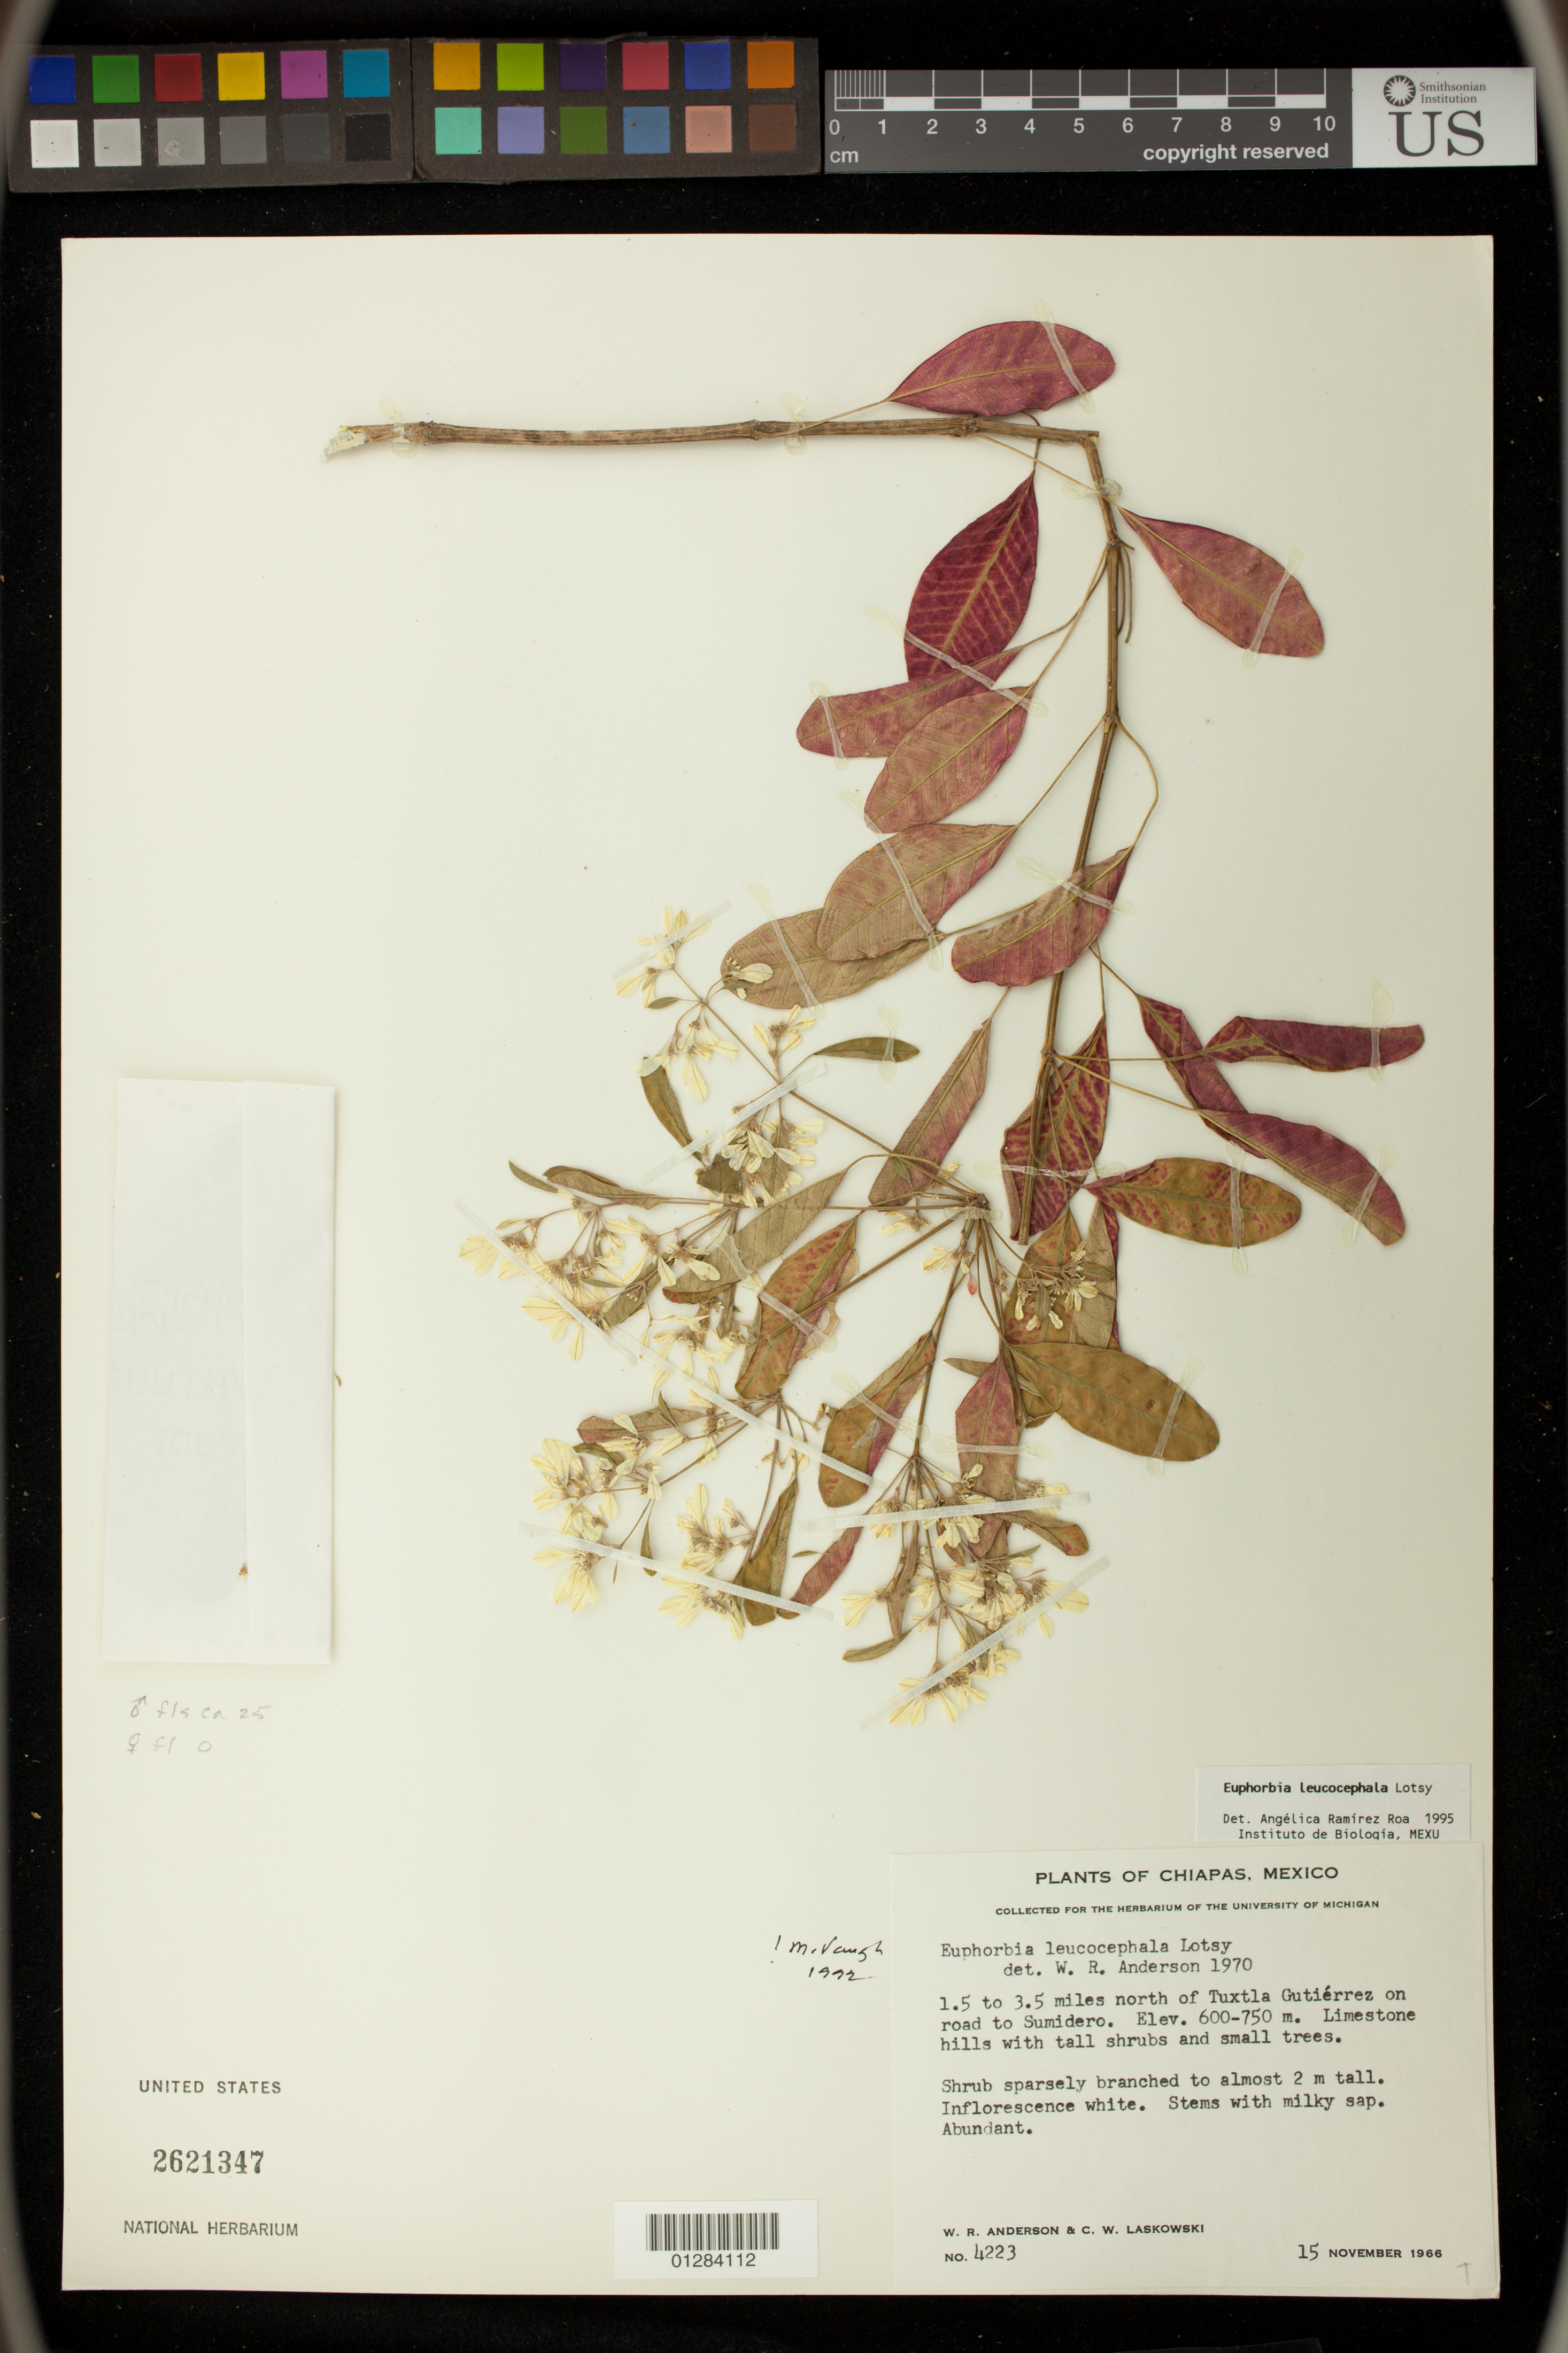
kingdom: Plantae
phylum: Tracheophyta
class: Magnoliopsida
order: Malpighiales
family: Euphorbiaceae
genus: Euphorbia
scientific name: Euphorbia leucocephala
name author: Lotsy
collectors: W. R. Anderson & C. Laskowski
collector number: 4223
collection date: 1966-11-15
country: Mexico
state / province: Chiapas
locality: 1.5 to 3.5 miles north of Tuxtla Gutierrez on road to Sumidero.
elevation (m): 600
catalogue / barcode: US 2621347